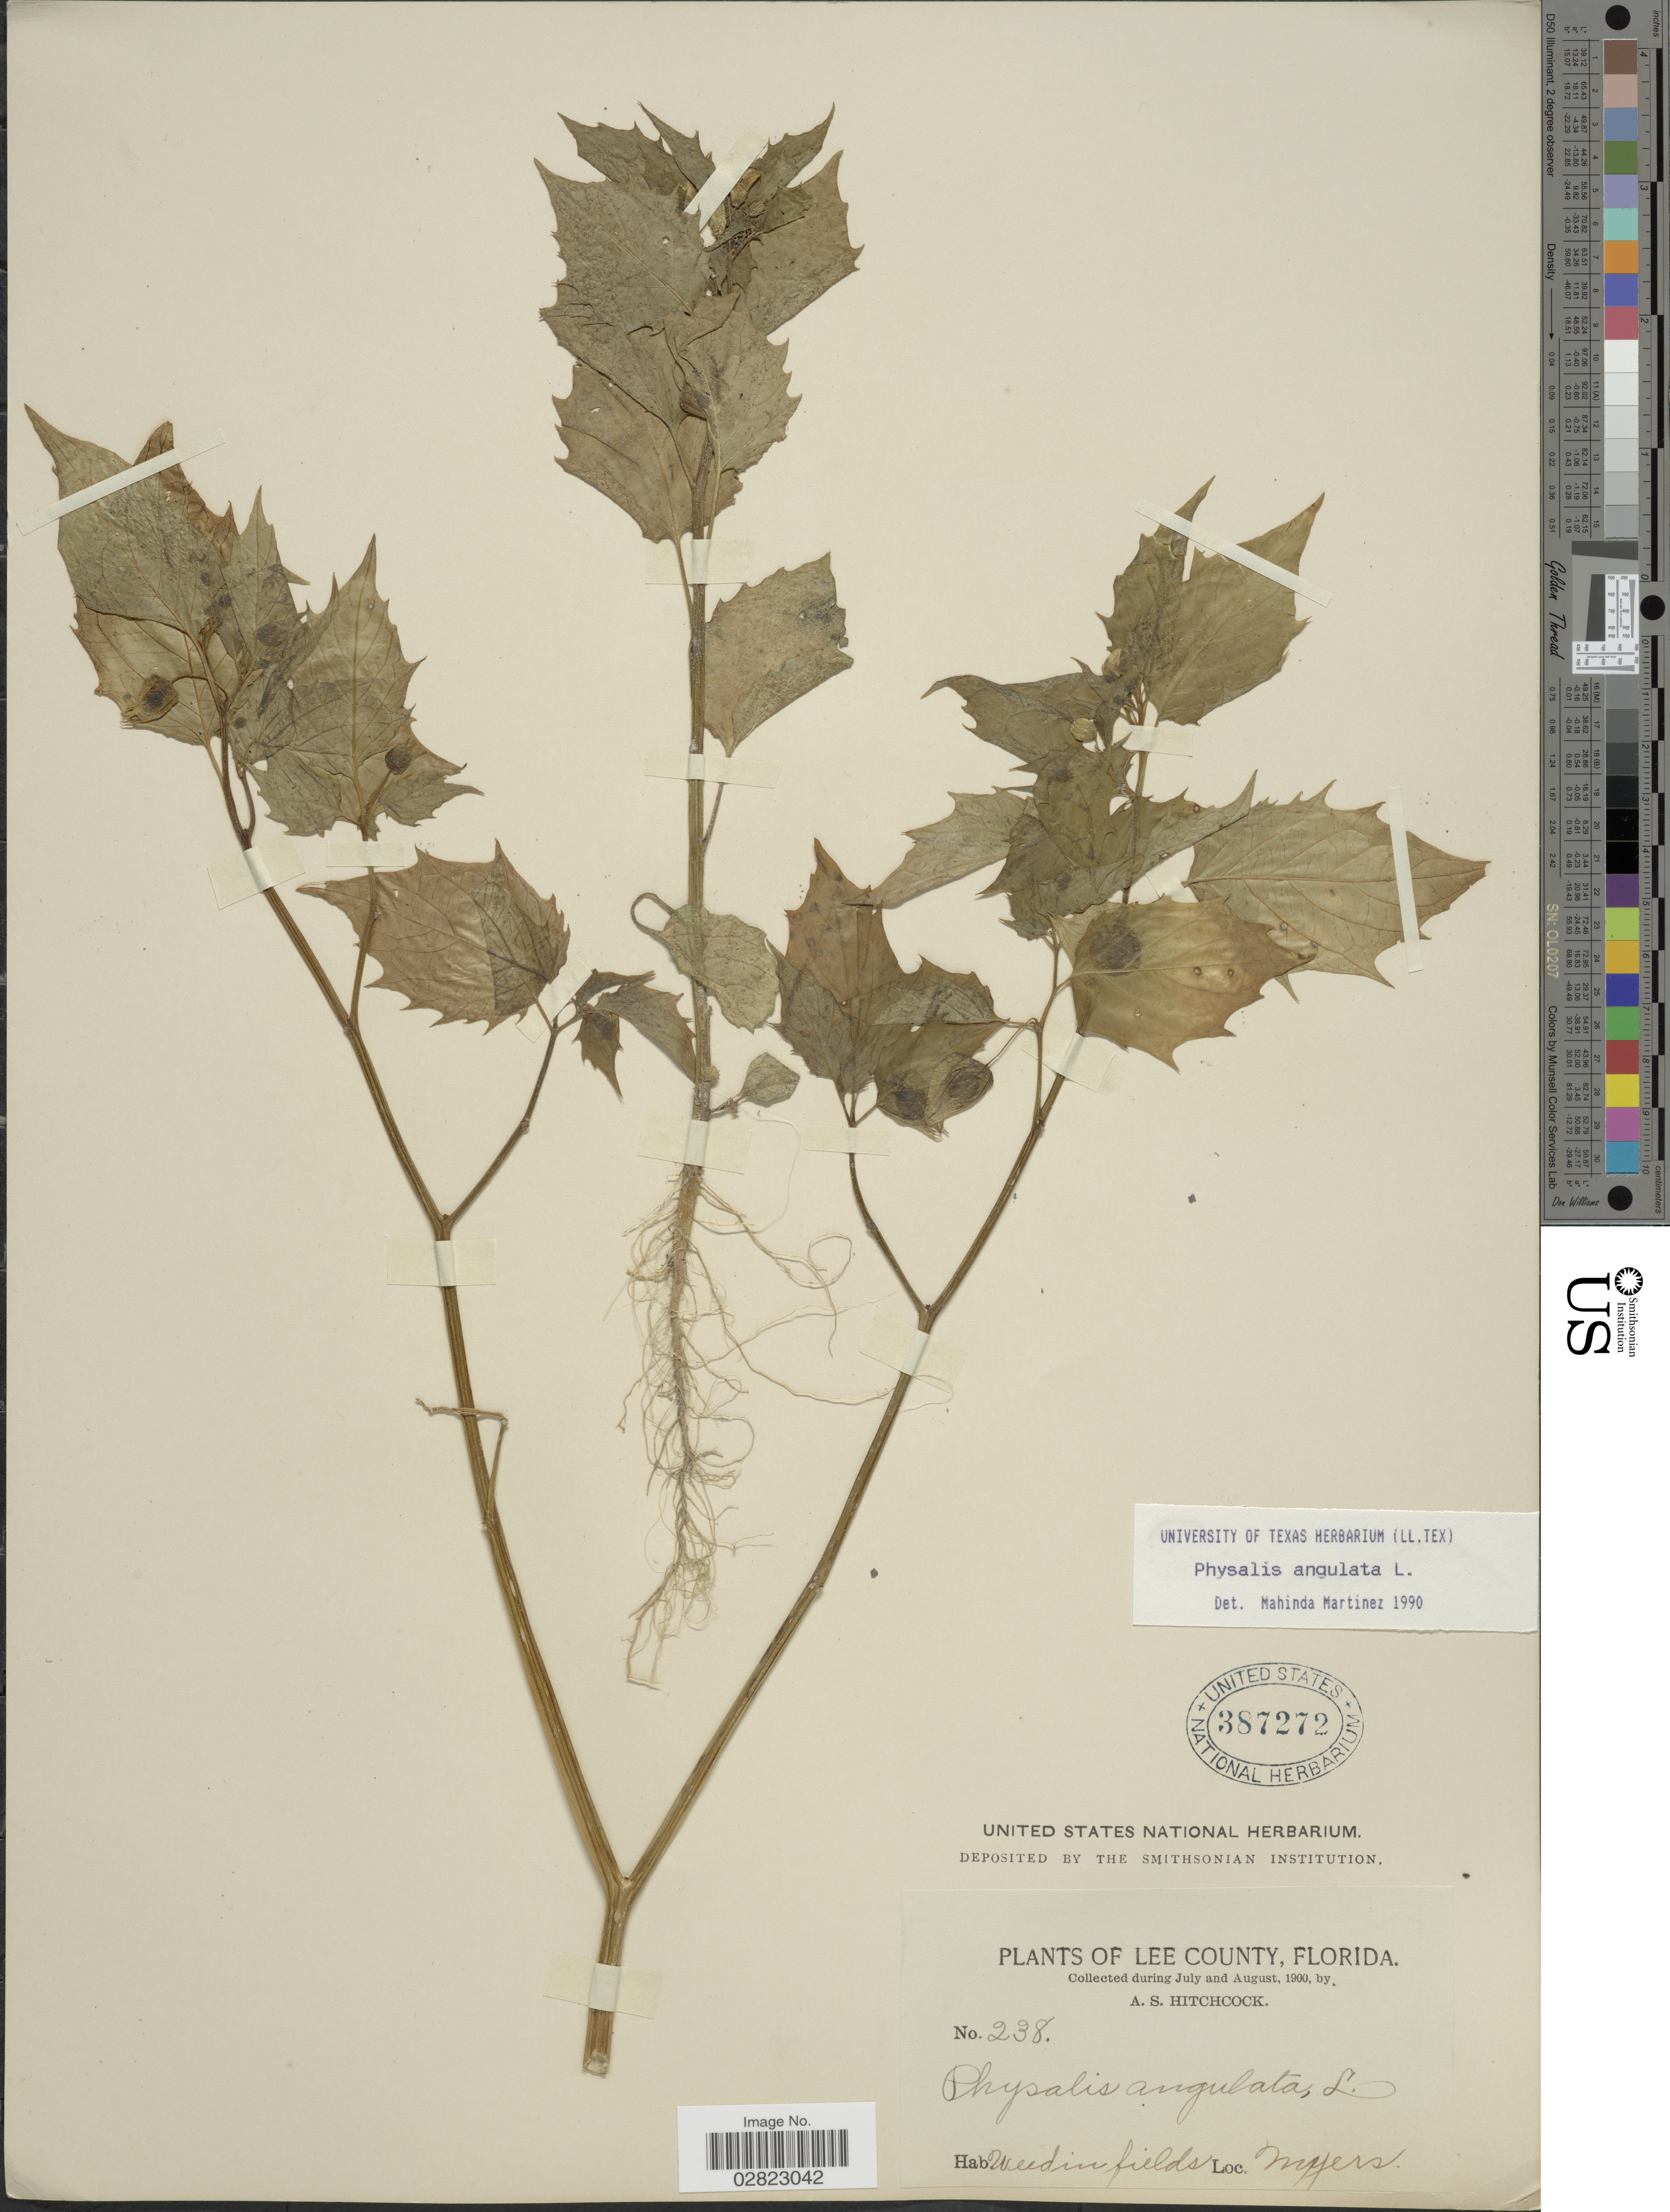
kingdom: Plantae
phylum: Tracheophyta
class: Magnoliopsida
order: Solanales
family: Solanaceae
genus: Physalis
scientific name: Physalis angulata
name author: L.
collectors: A. Hitchcock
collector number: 238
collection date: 1900-07/1900-08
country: United States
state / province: Florida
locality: Lee County. Myers.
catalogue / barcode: US 387272